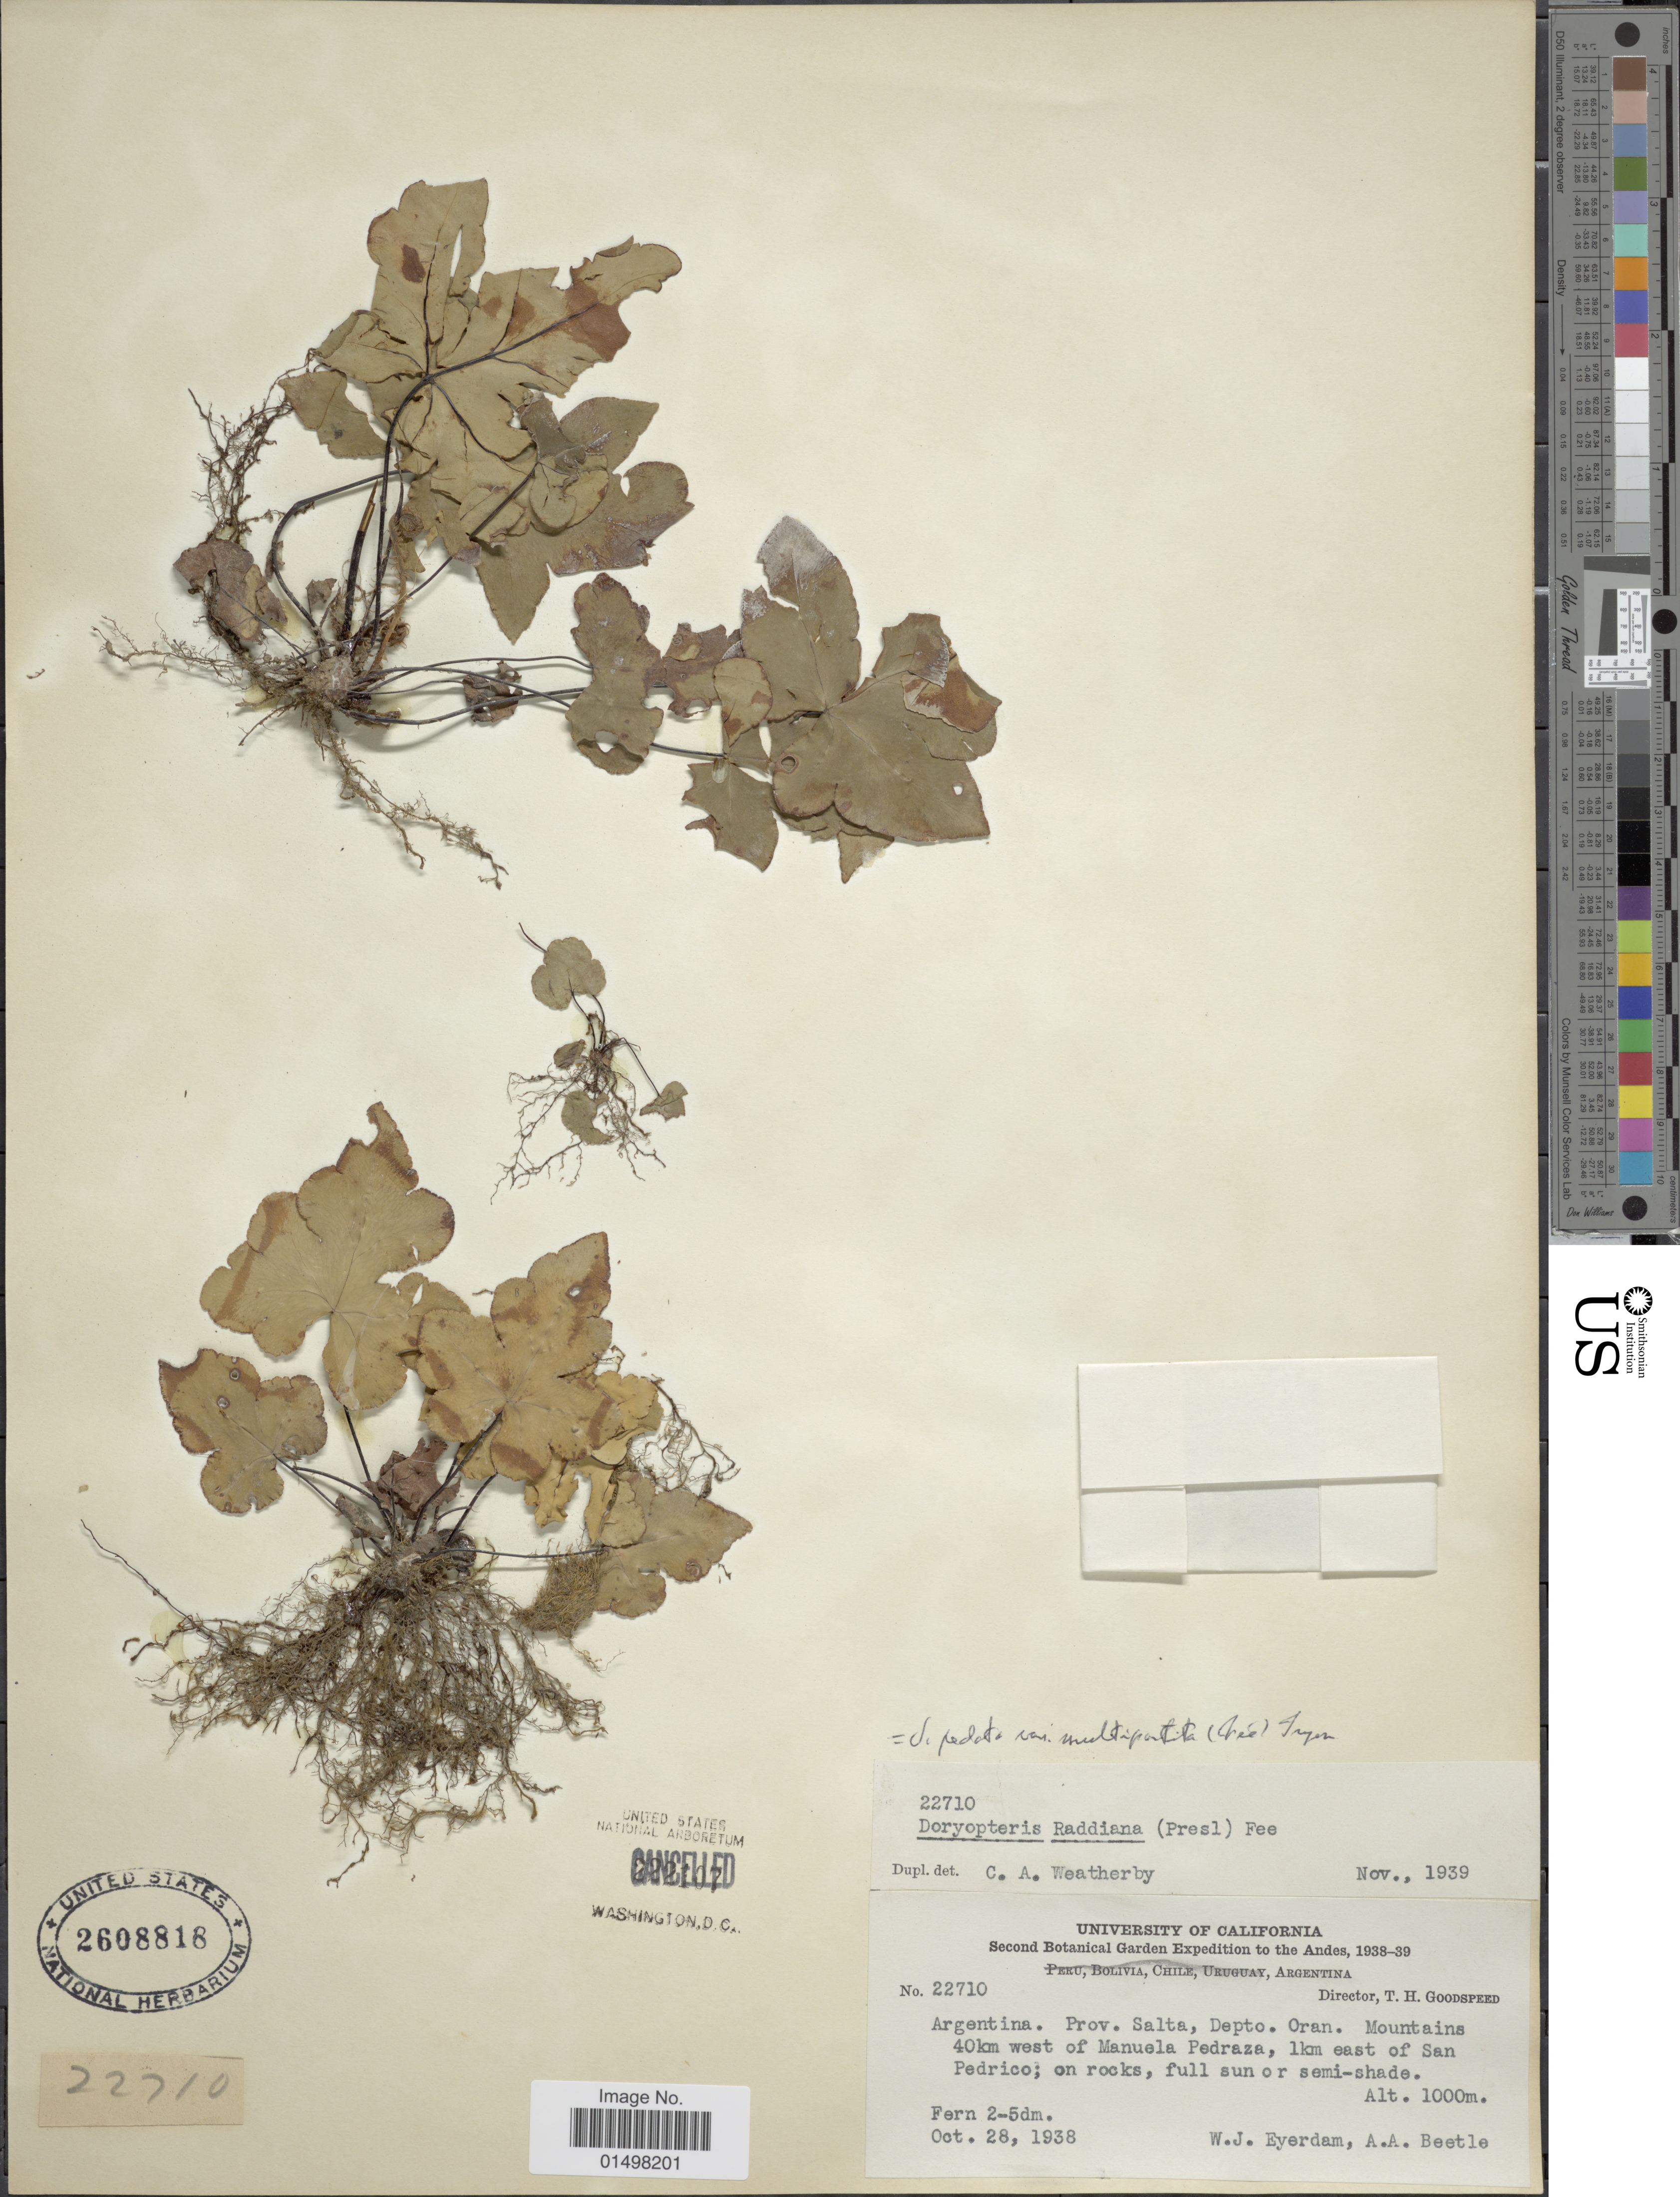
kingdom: Plantae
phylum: Tracheophyta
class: Polypodiopsida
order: Polypodiales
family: Pteridaceae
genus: Doryopteris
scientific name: Doryopteris pedata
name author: (L.) Fée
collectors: W. J. Eyerdam & A. A. Beetle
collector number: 22710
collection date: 1938-10-28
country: Argentina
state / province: Salta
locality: Prov. Salta, Depto. Oran. Mountains 40km west of Manuela Pedraza, 1km east of San Pedrico.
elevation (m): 1000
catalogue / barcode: US 2608818